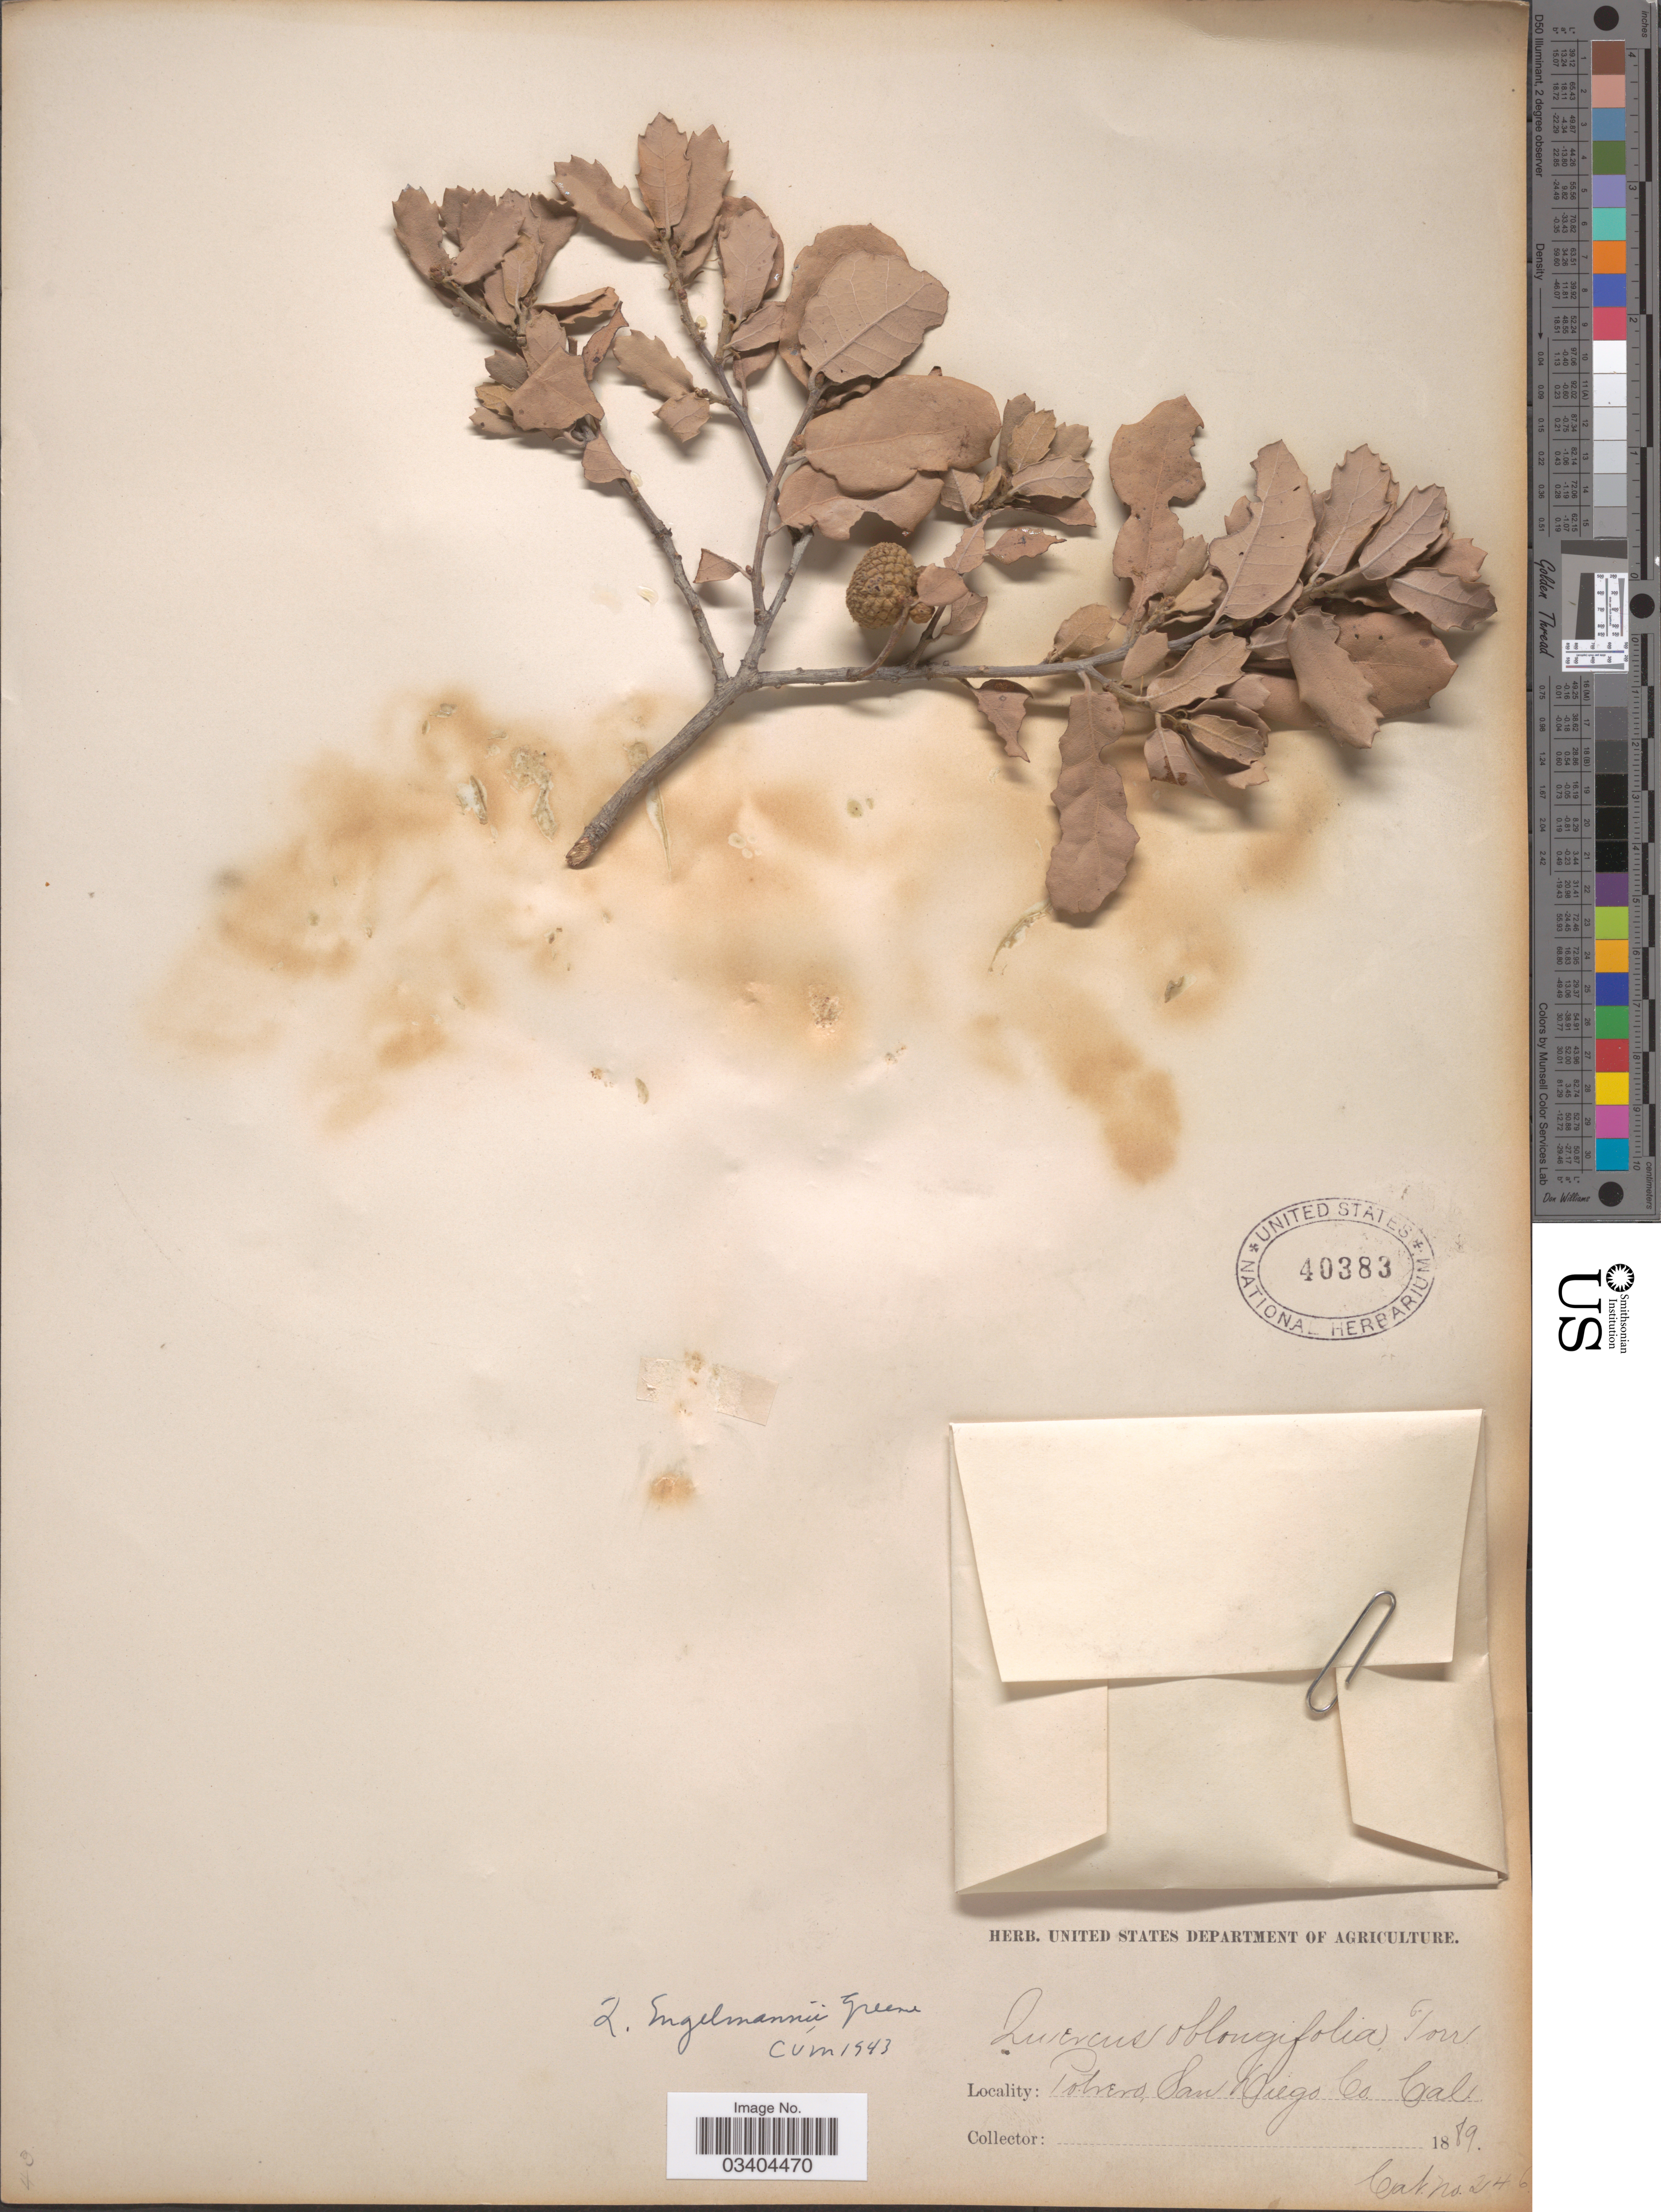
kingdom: Plantae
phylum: Tracheophyta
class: Magnoliopsida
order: Fagales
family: Fagaceae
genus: Quercus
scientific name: Quercus engelmannii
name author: Greene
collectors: ex herb. U. S. Department of Agriculture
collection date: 1889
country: United States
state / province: California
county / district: San Diego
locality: Potrero, San Diego Co.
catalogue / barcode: US 40383